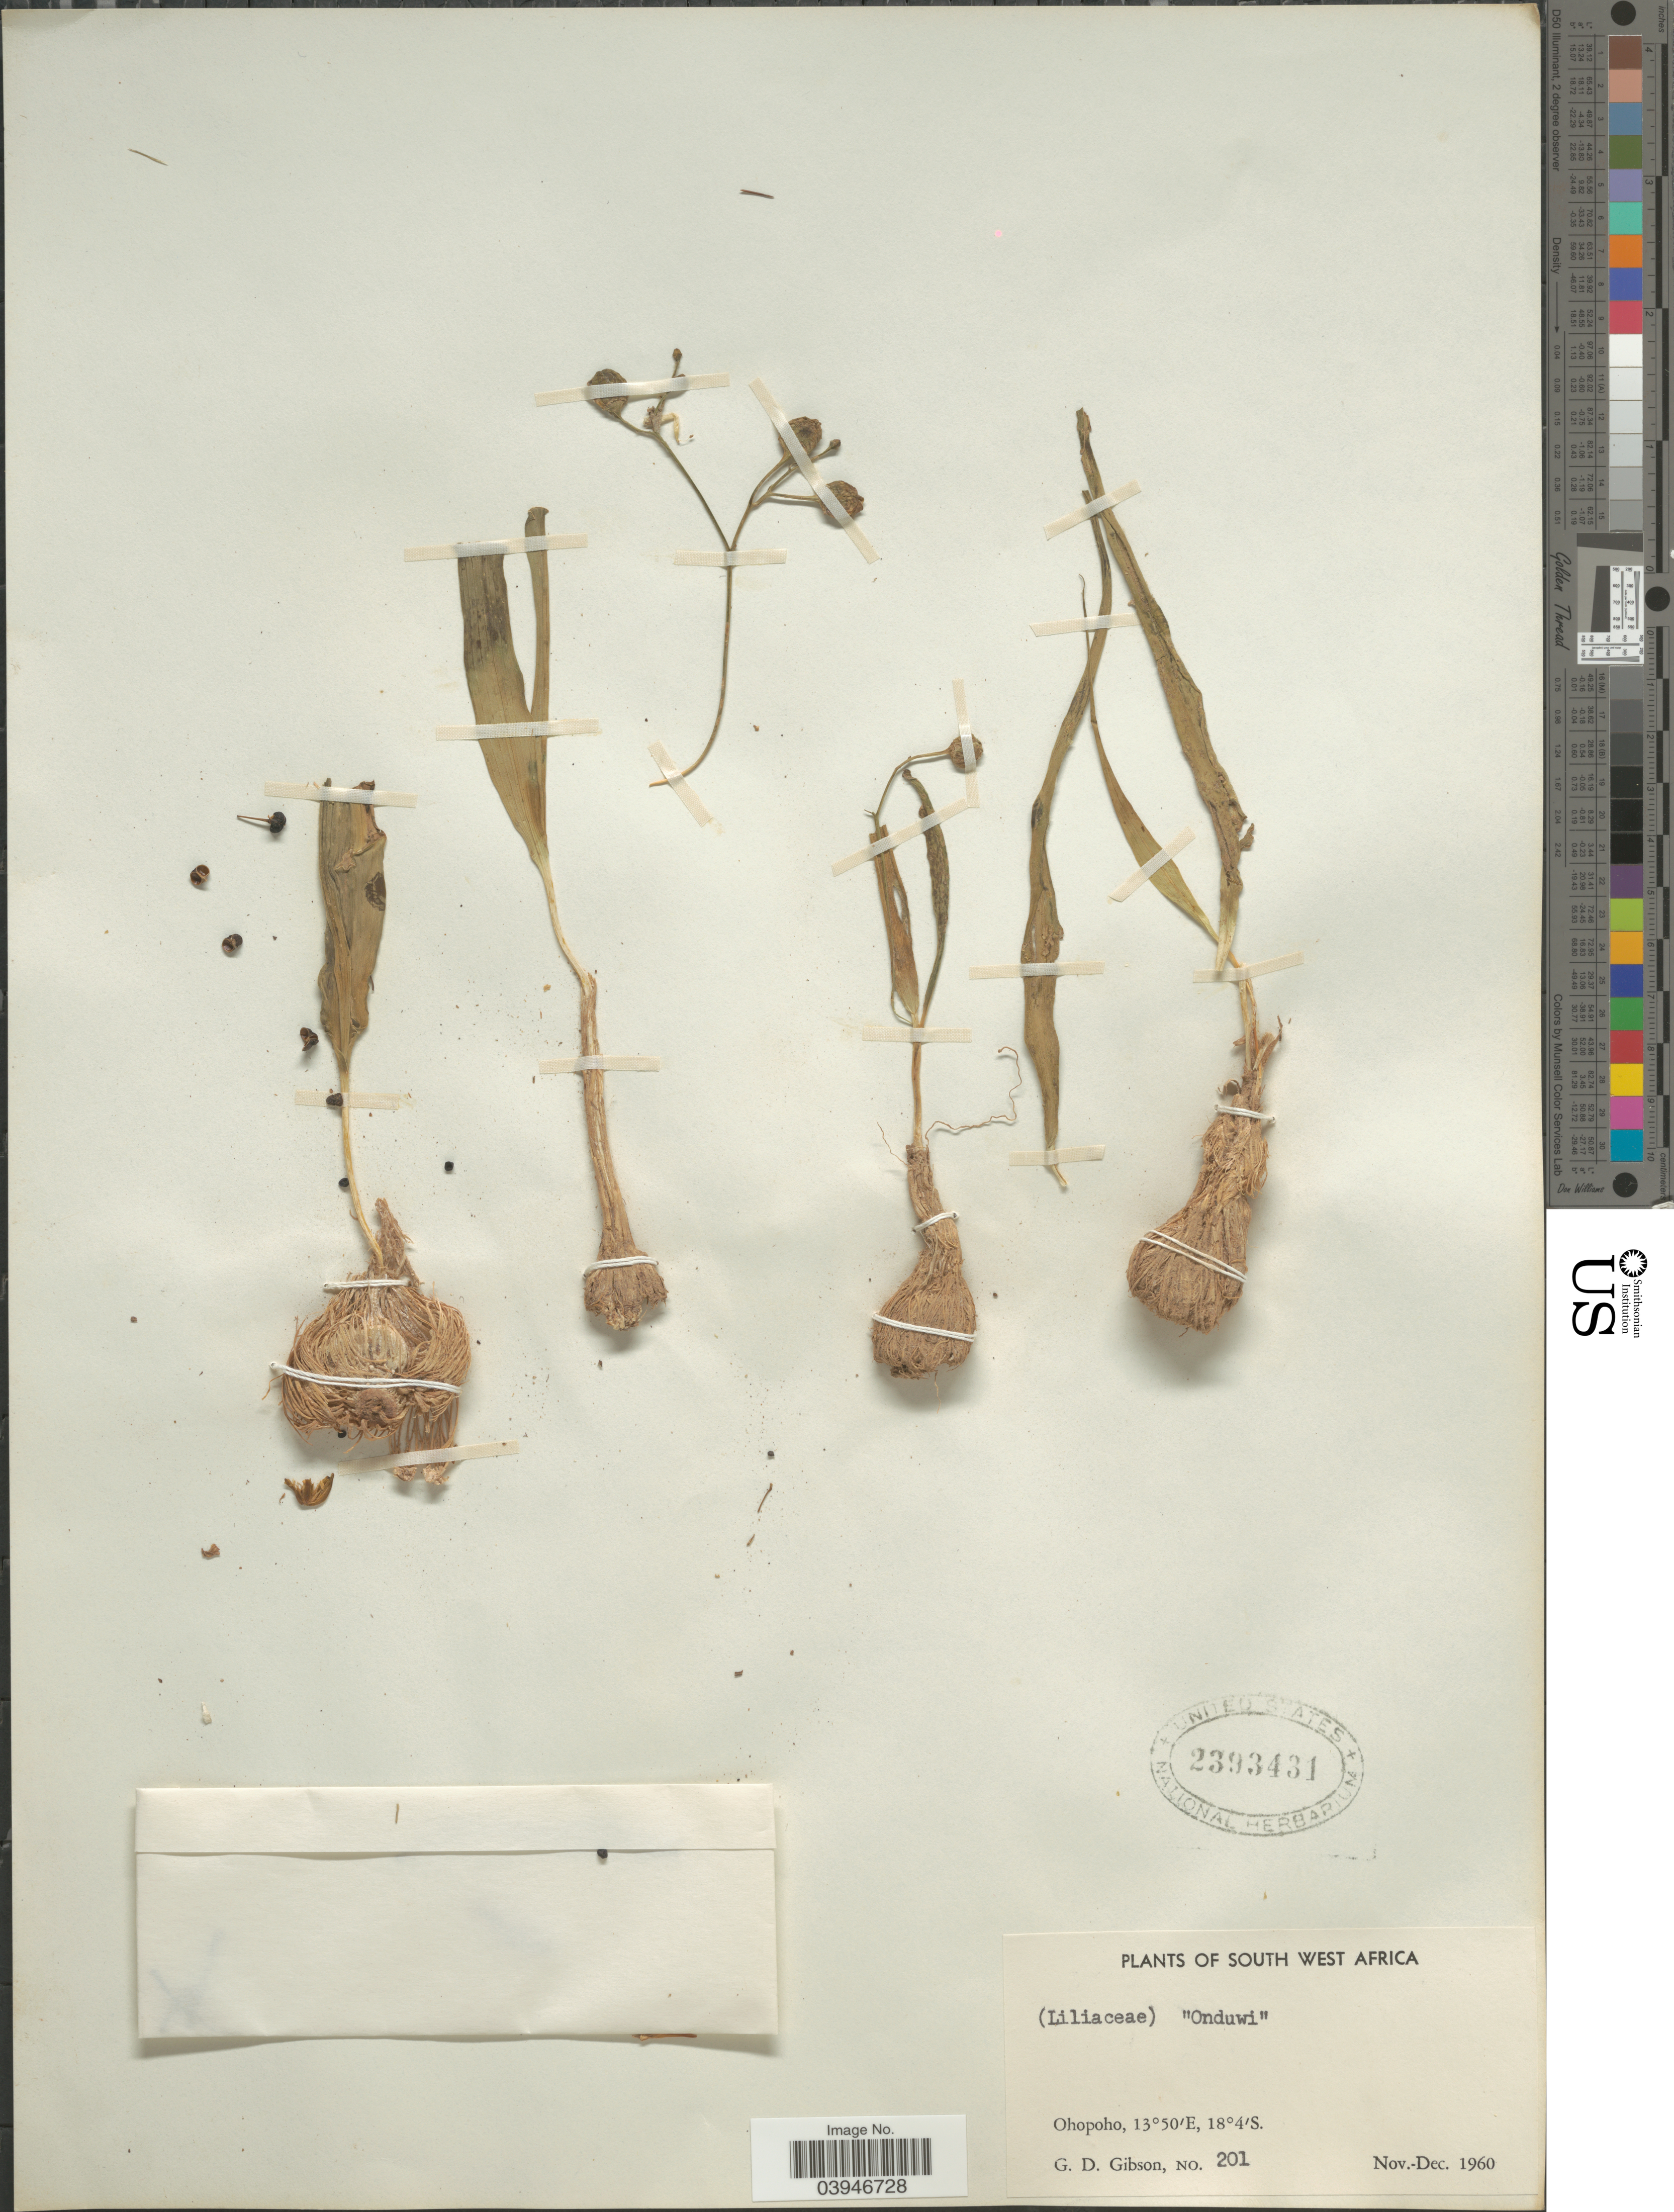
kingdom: Plantae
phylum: Tracheophyta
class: Liliopsida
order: Liliales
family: Liliaceae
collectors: G. D. Gibson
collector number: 201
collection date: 1960-11/1960-12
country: Namibia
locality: South West Africa. Ohopoho.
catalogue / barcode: US 2393431